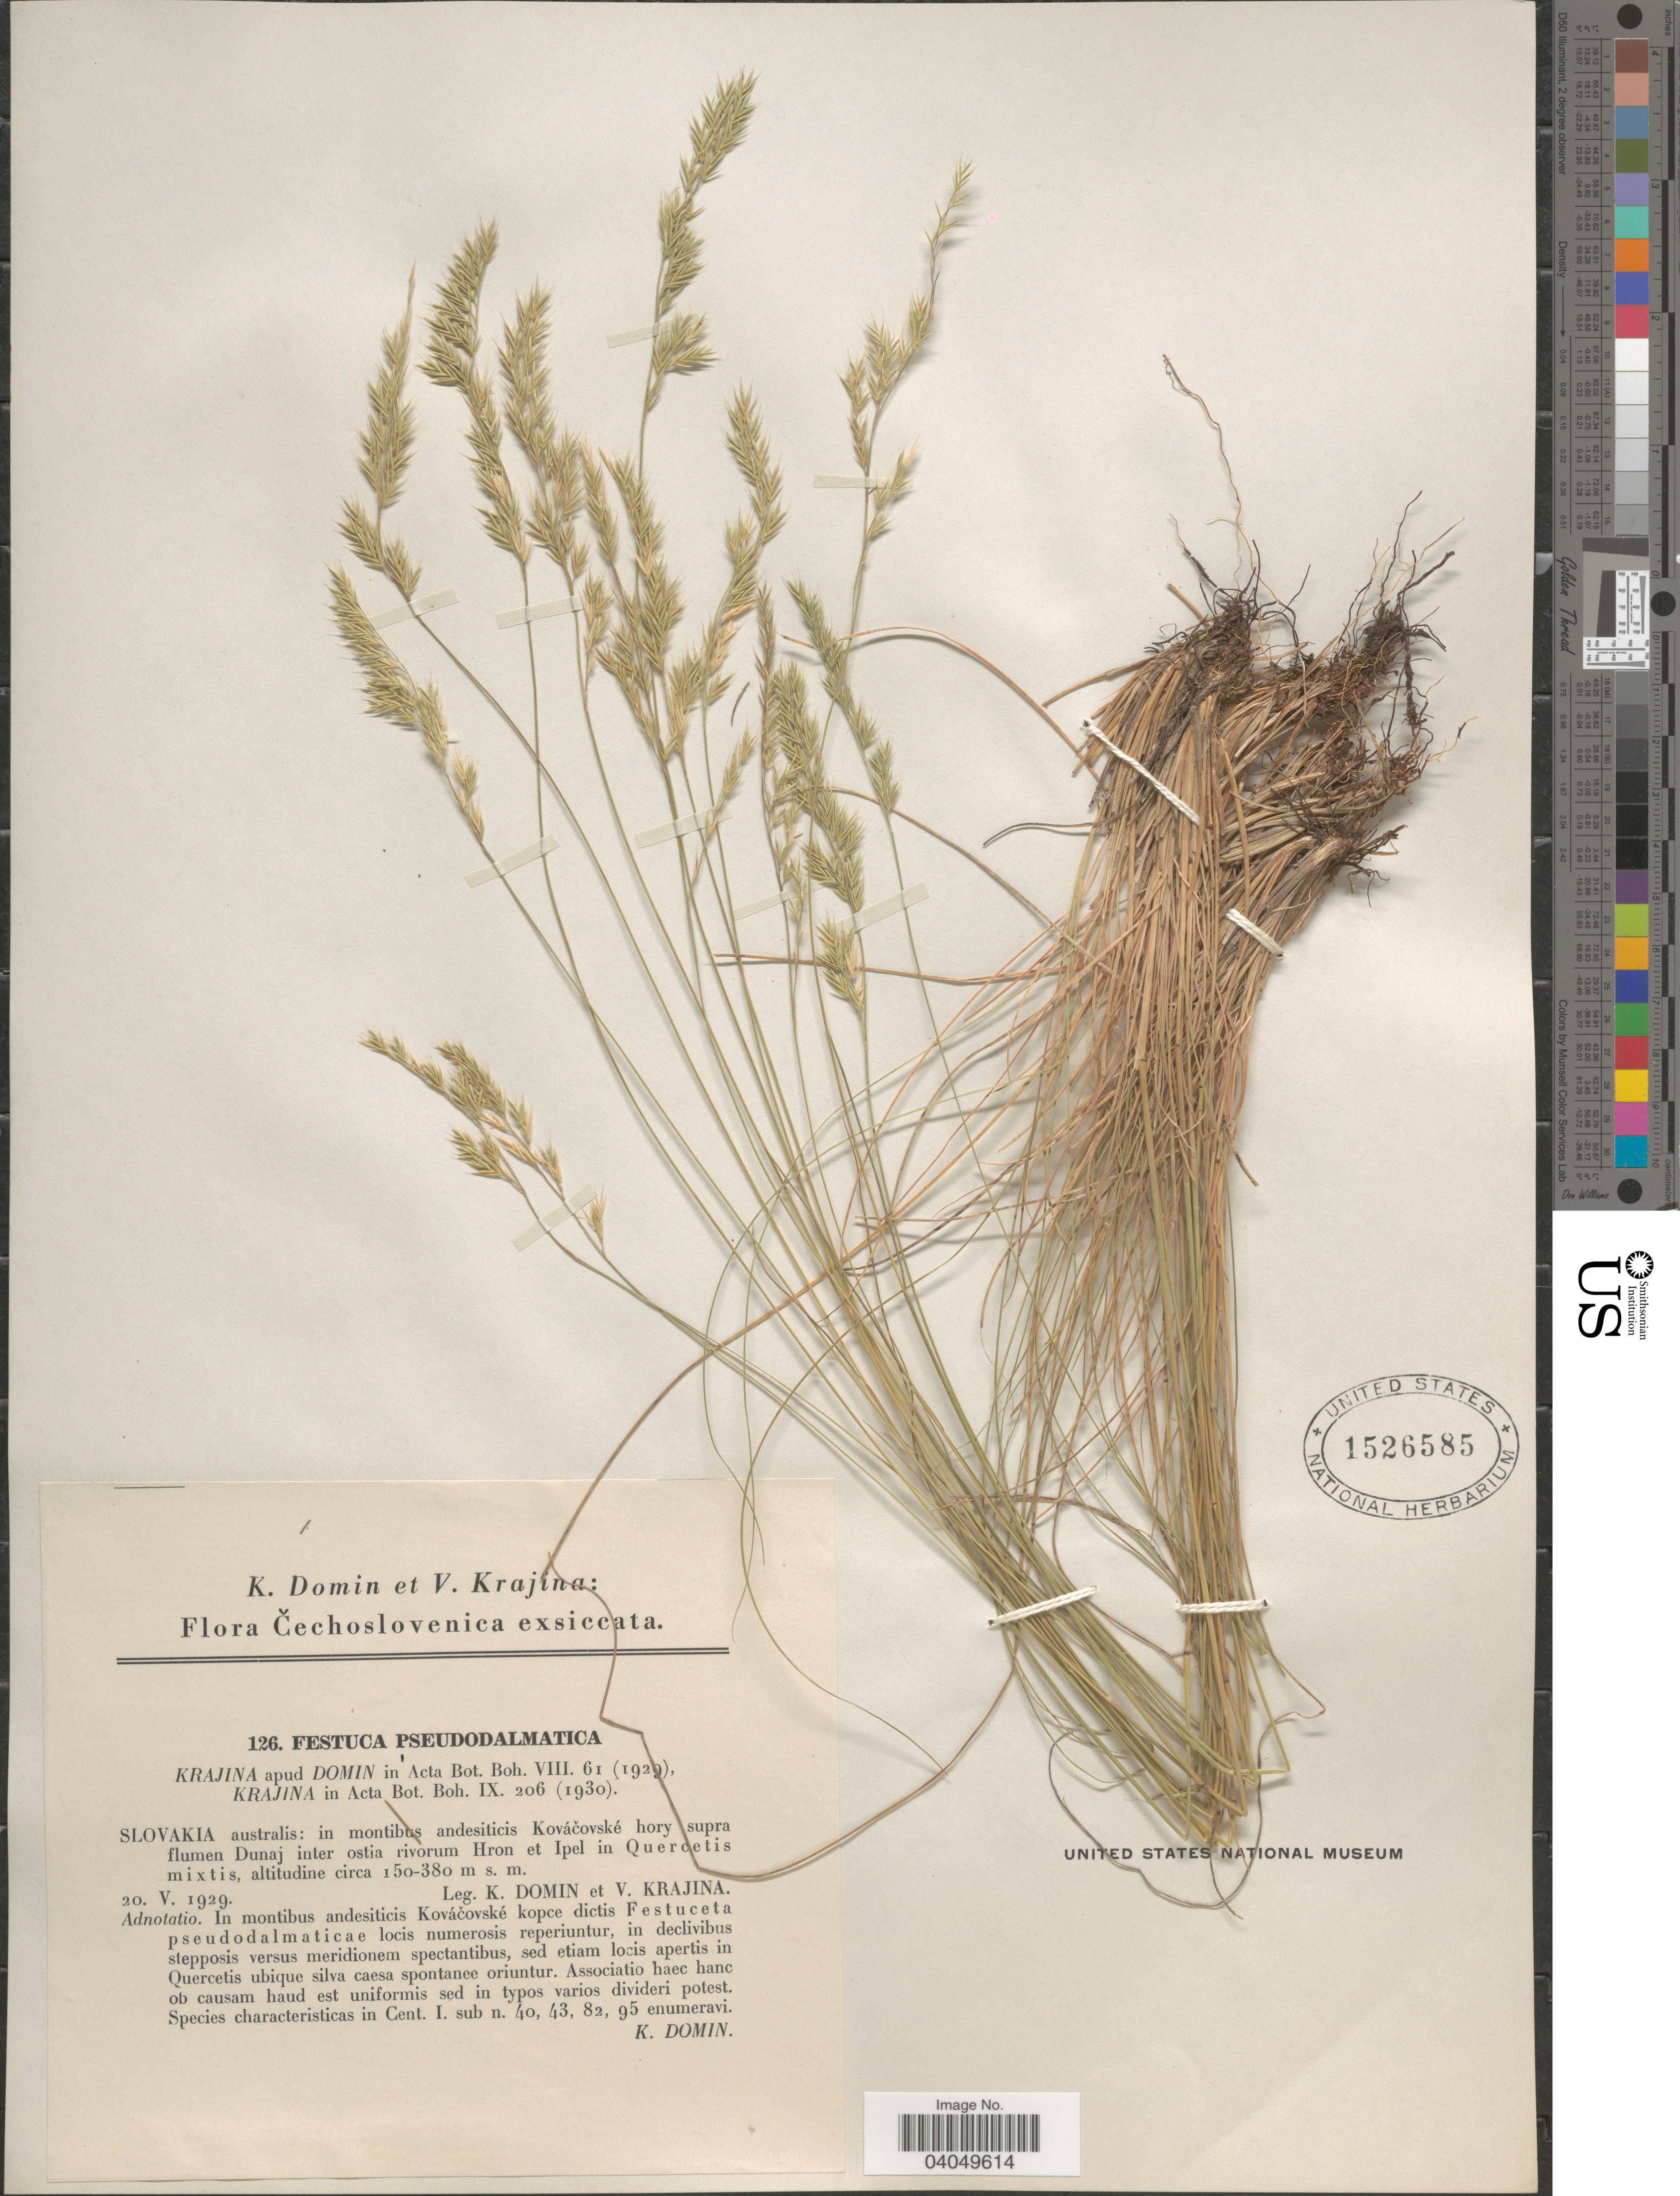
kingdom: Plantae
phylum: Tracheophyta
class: Liliopsida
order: Poales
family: Poaceae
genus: Festuca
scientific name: Festuca ovina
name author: L.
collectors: K. Domin & V. Krajina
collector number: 126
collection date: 1929-05-20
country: Slovakia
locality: Cechoslovenica. Slovakia australis: in montibus andesiticis Kovácovské hory supra flumen Dunaj inter ostia rivorum Hron et Ipel in Quercetis mixtis.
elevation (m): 150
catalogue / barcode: US 1526585